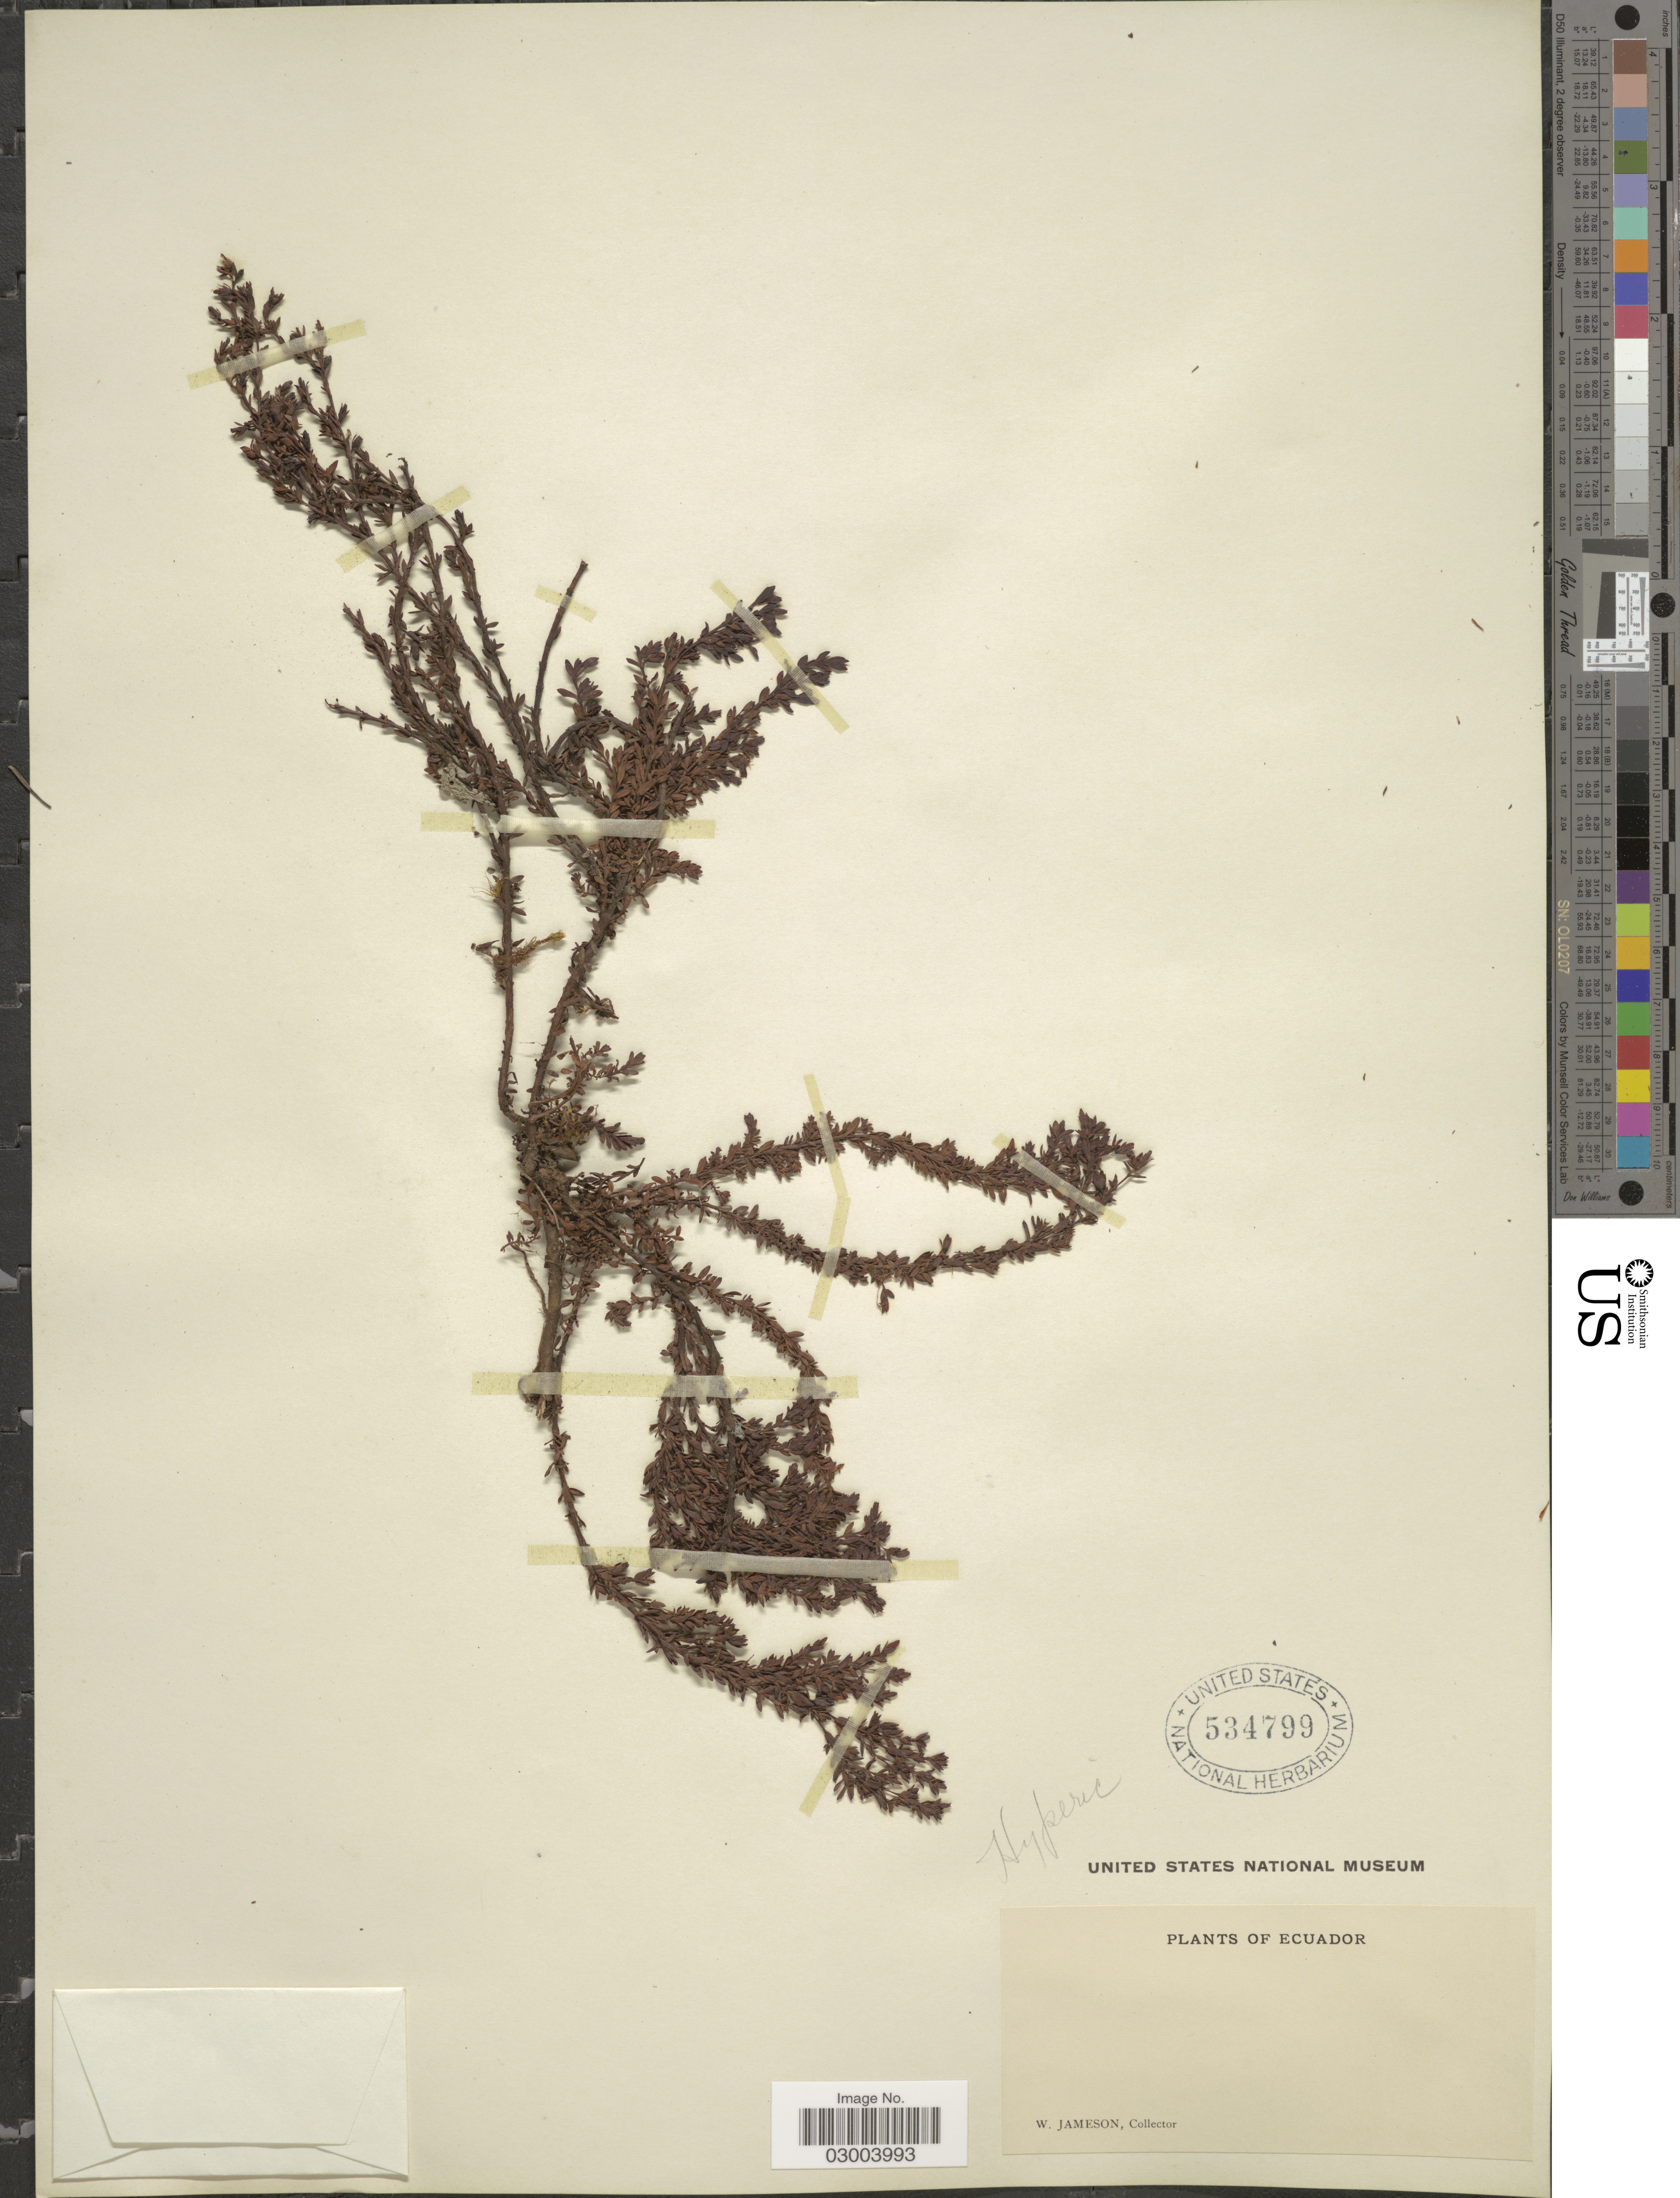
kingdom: Plantae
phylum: Tracheophyta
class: Magnoliopsida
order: Malpighiales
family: Hypericaceae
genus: Hypericum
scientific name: Hypericum loxense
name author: Benth.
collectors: W. Jameson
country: Ecuador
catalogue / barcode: US 534799